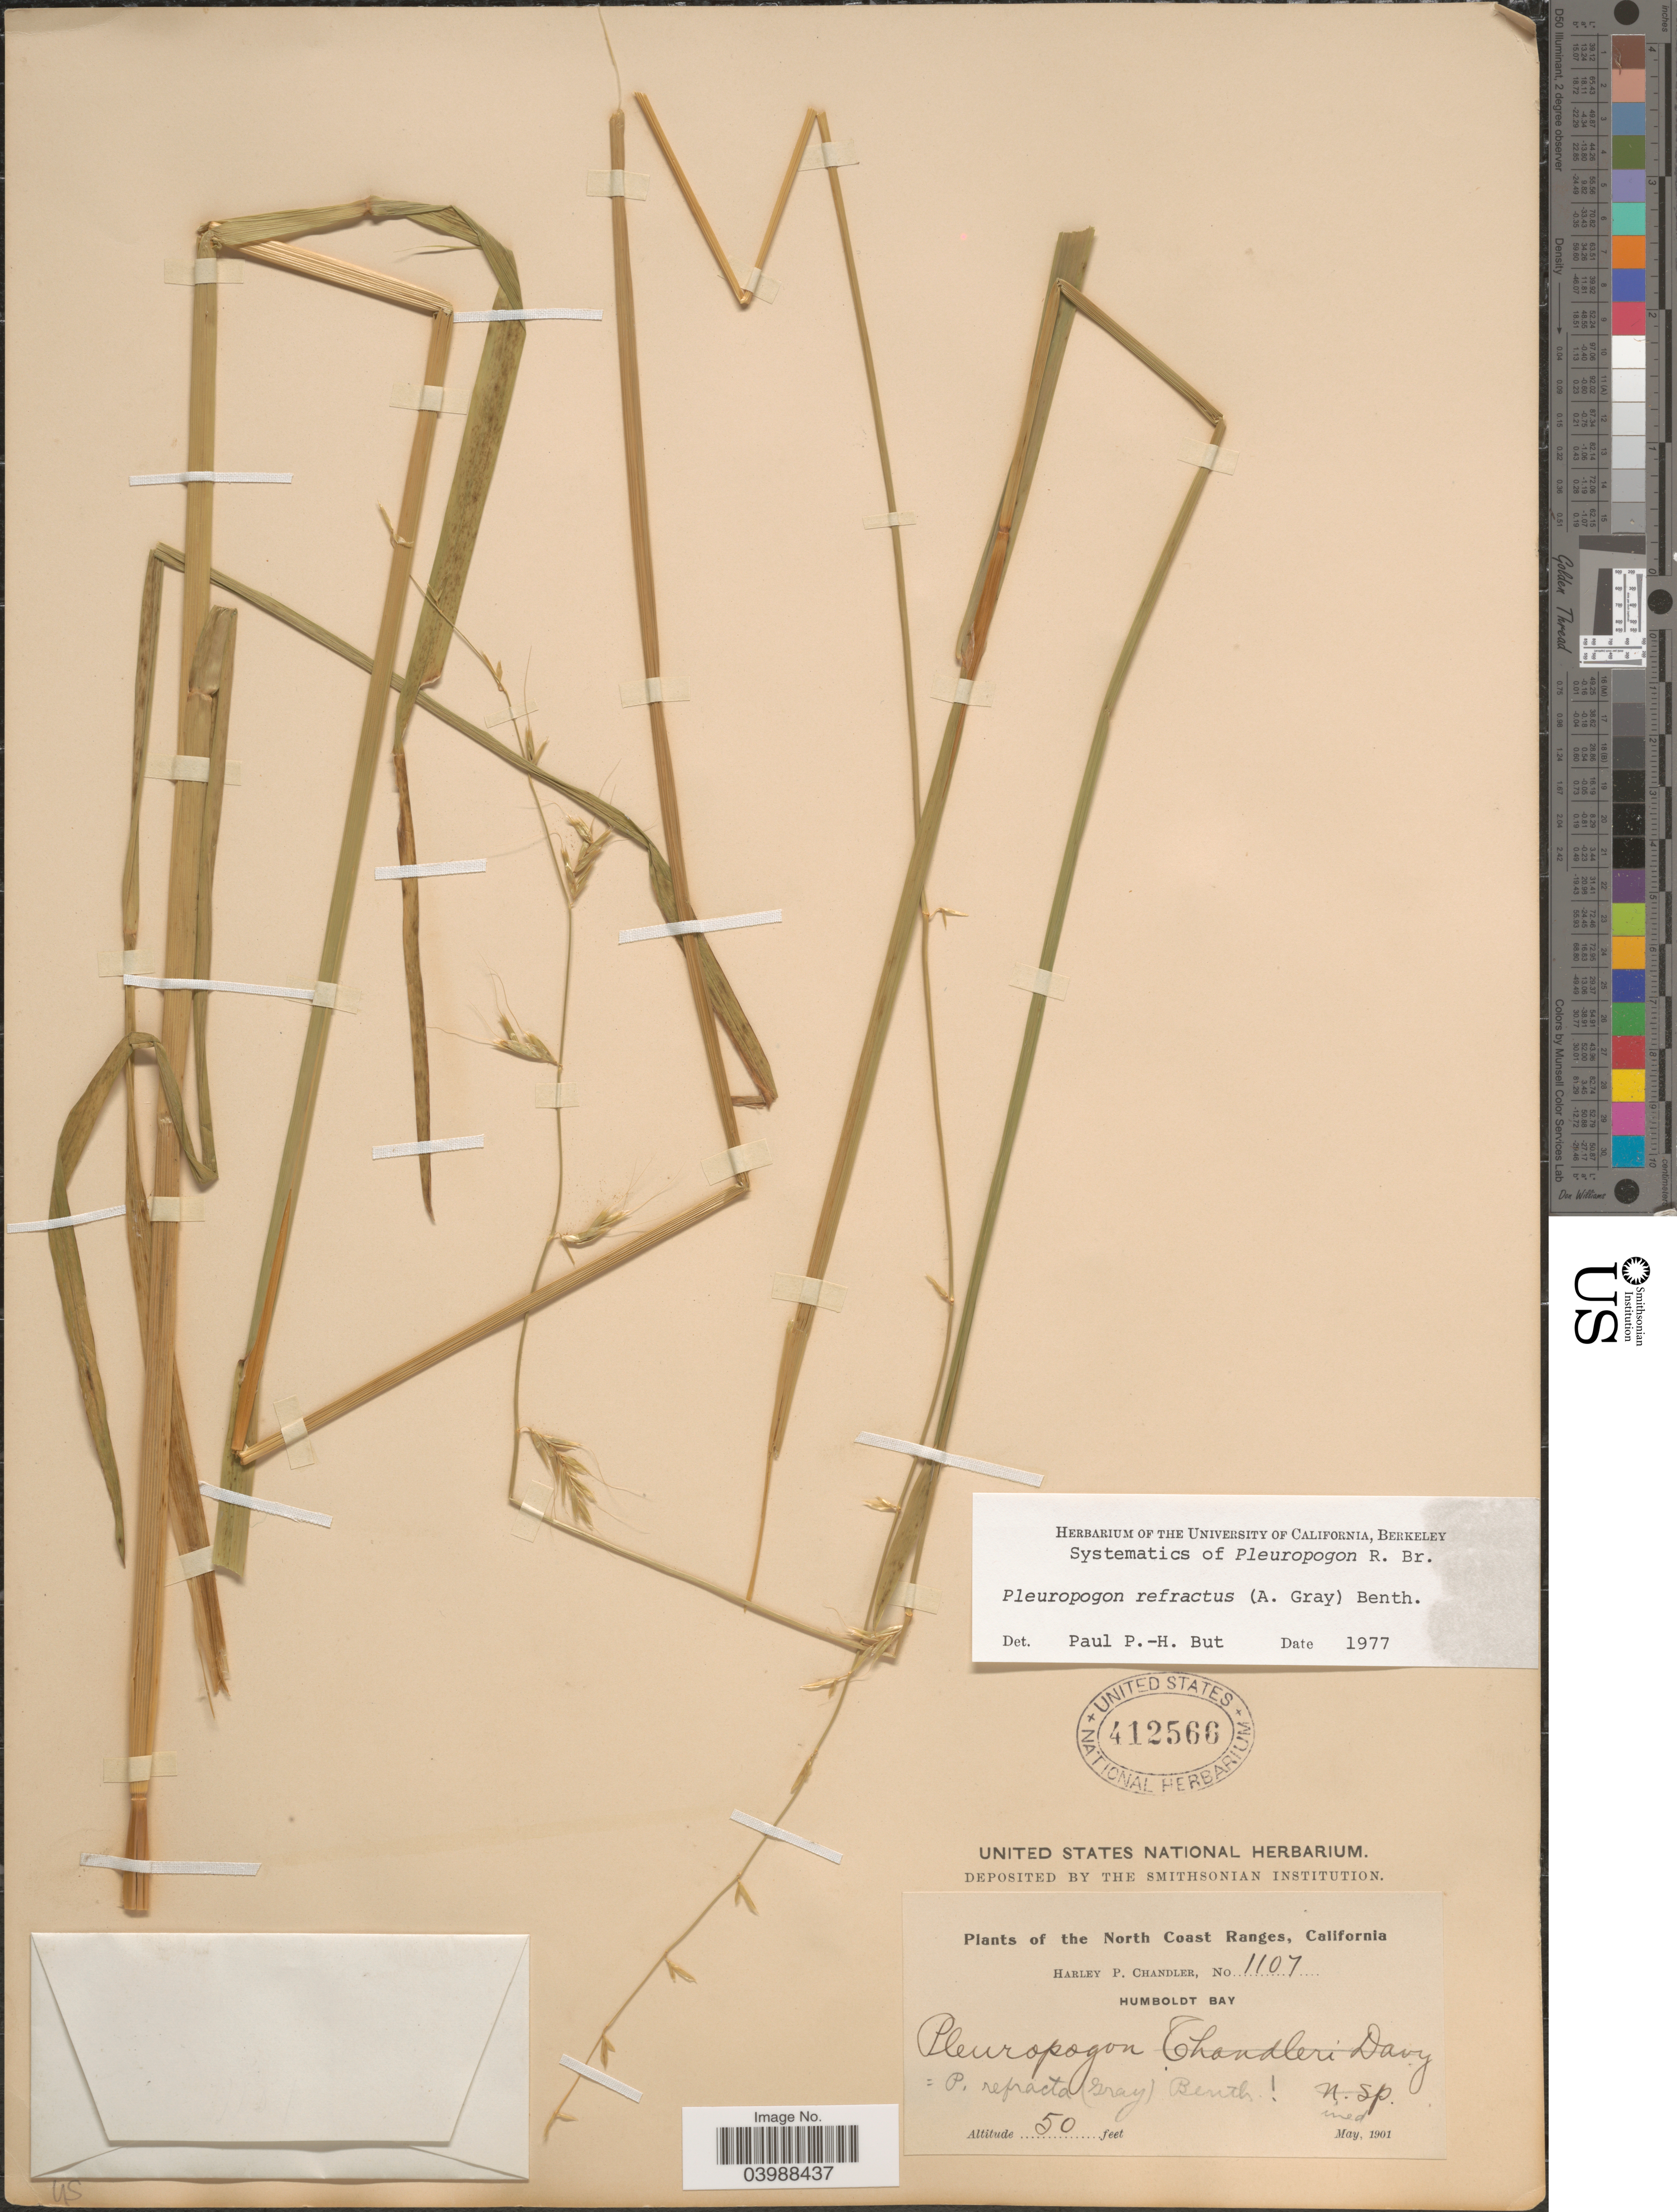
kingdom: Plantae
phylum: Tracheophyta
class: Liliopsida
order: Poales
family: Poaceae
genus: Pleuropogon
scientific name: Pleuropogon refractus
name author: (A. Gray) Benth.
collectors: H. Chandler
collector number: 1107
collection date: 1901-05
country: United States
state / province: California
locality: The North Coast Ranges. Humboldt Bay.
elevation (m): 15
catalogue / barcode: US 412566